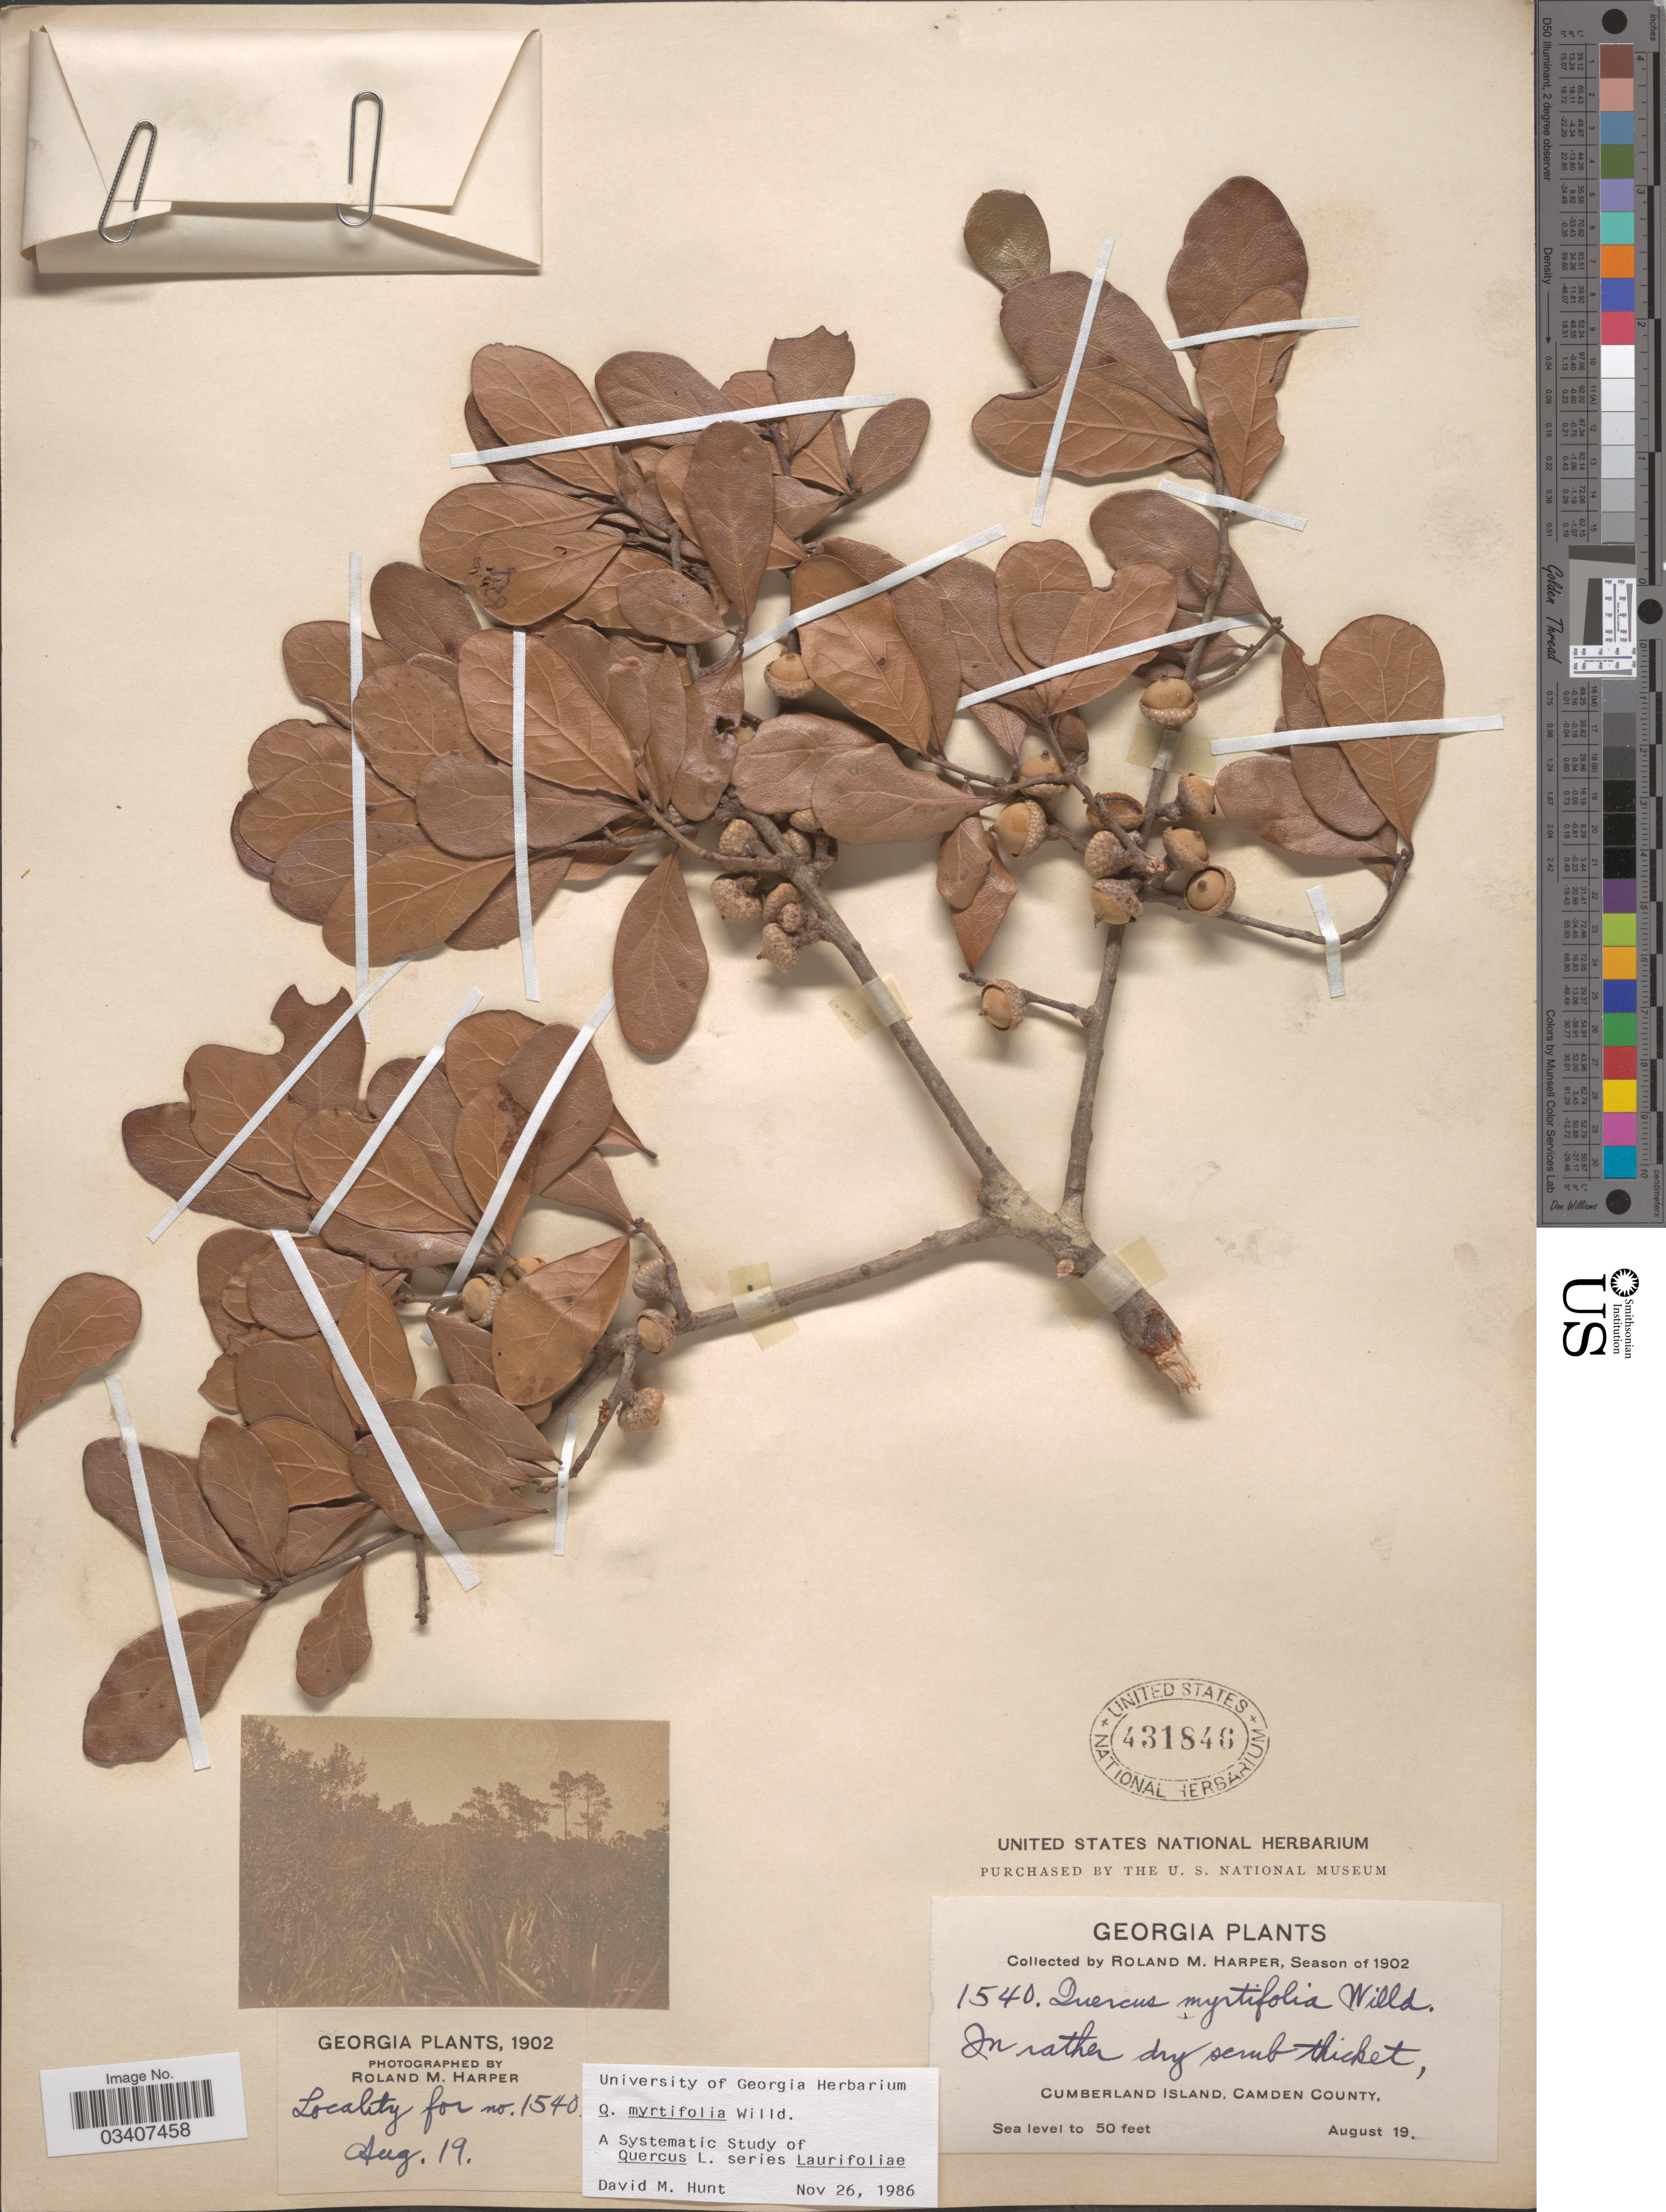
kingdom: Plantae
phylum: Tracheophyta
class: Magnoliopsida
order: Fagales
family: Fagaceae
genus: Quercus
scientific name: Quercus myrtifolia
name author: Willd.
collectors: R. M. Harper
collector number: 1540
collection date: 1902-08-19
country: United States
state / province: Georgia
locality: Cumberland Island, Camden County.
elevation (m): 0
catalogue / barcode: US 431846